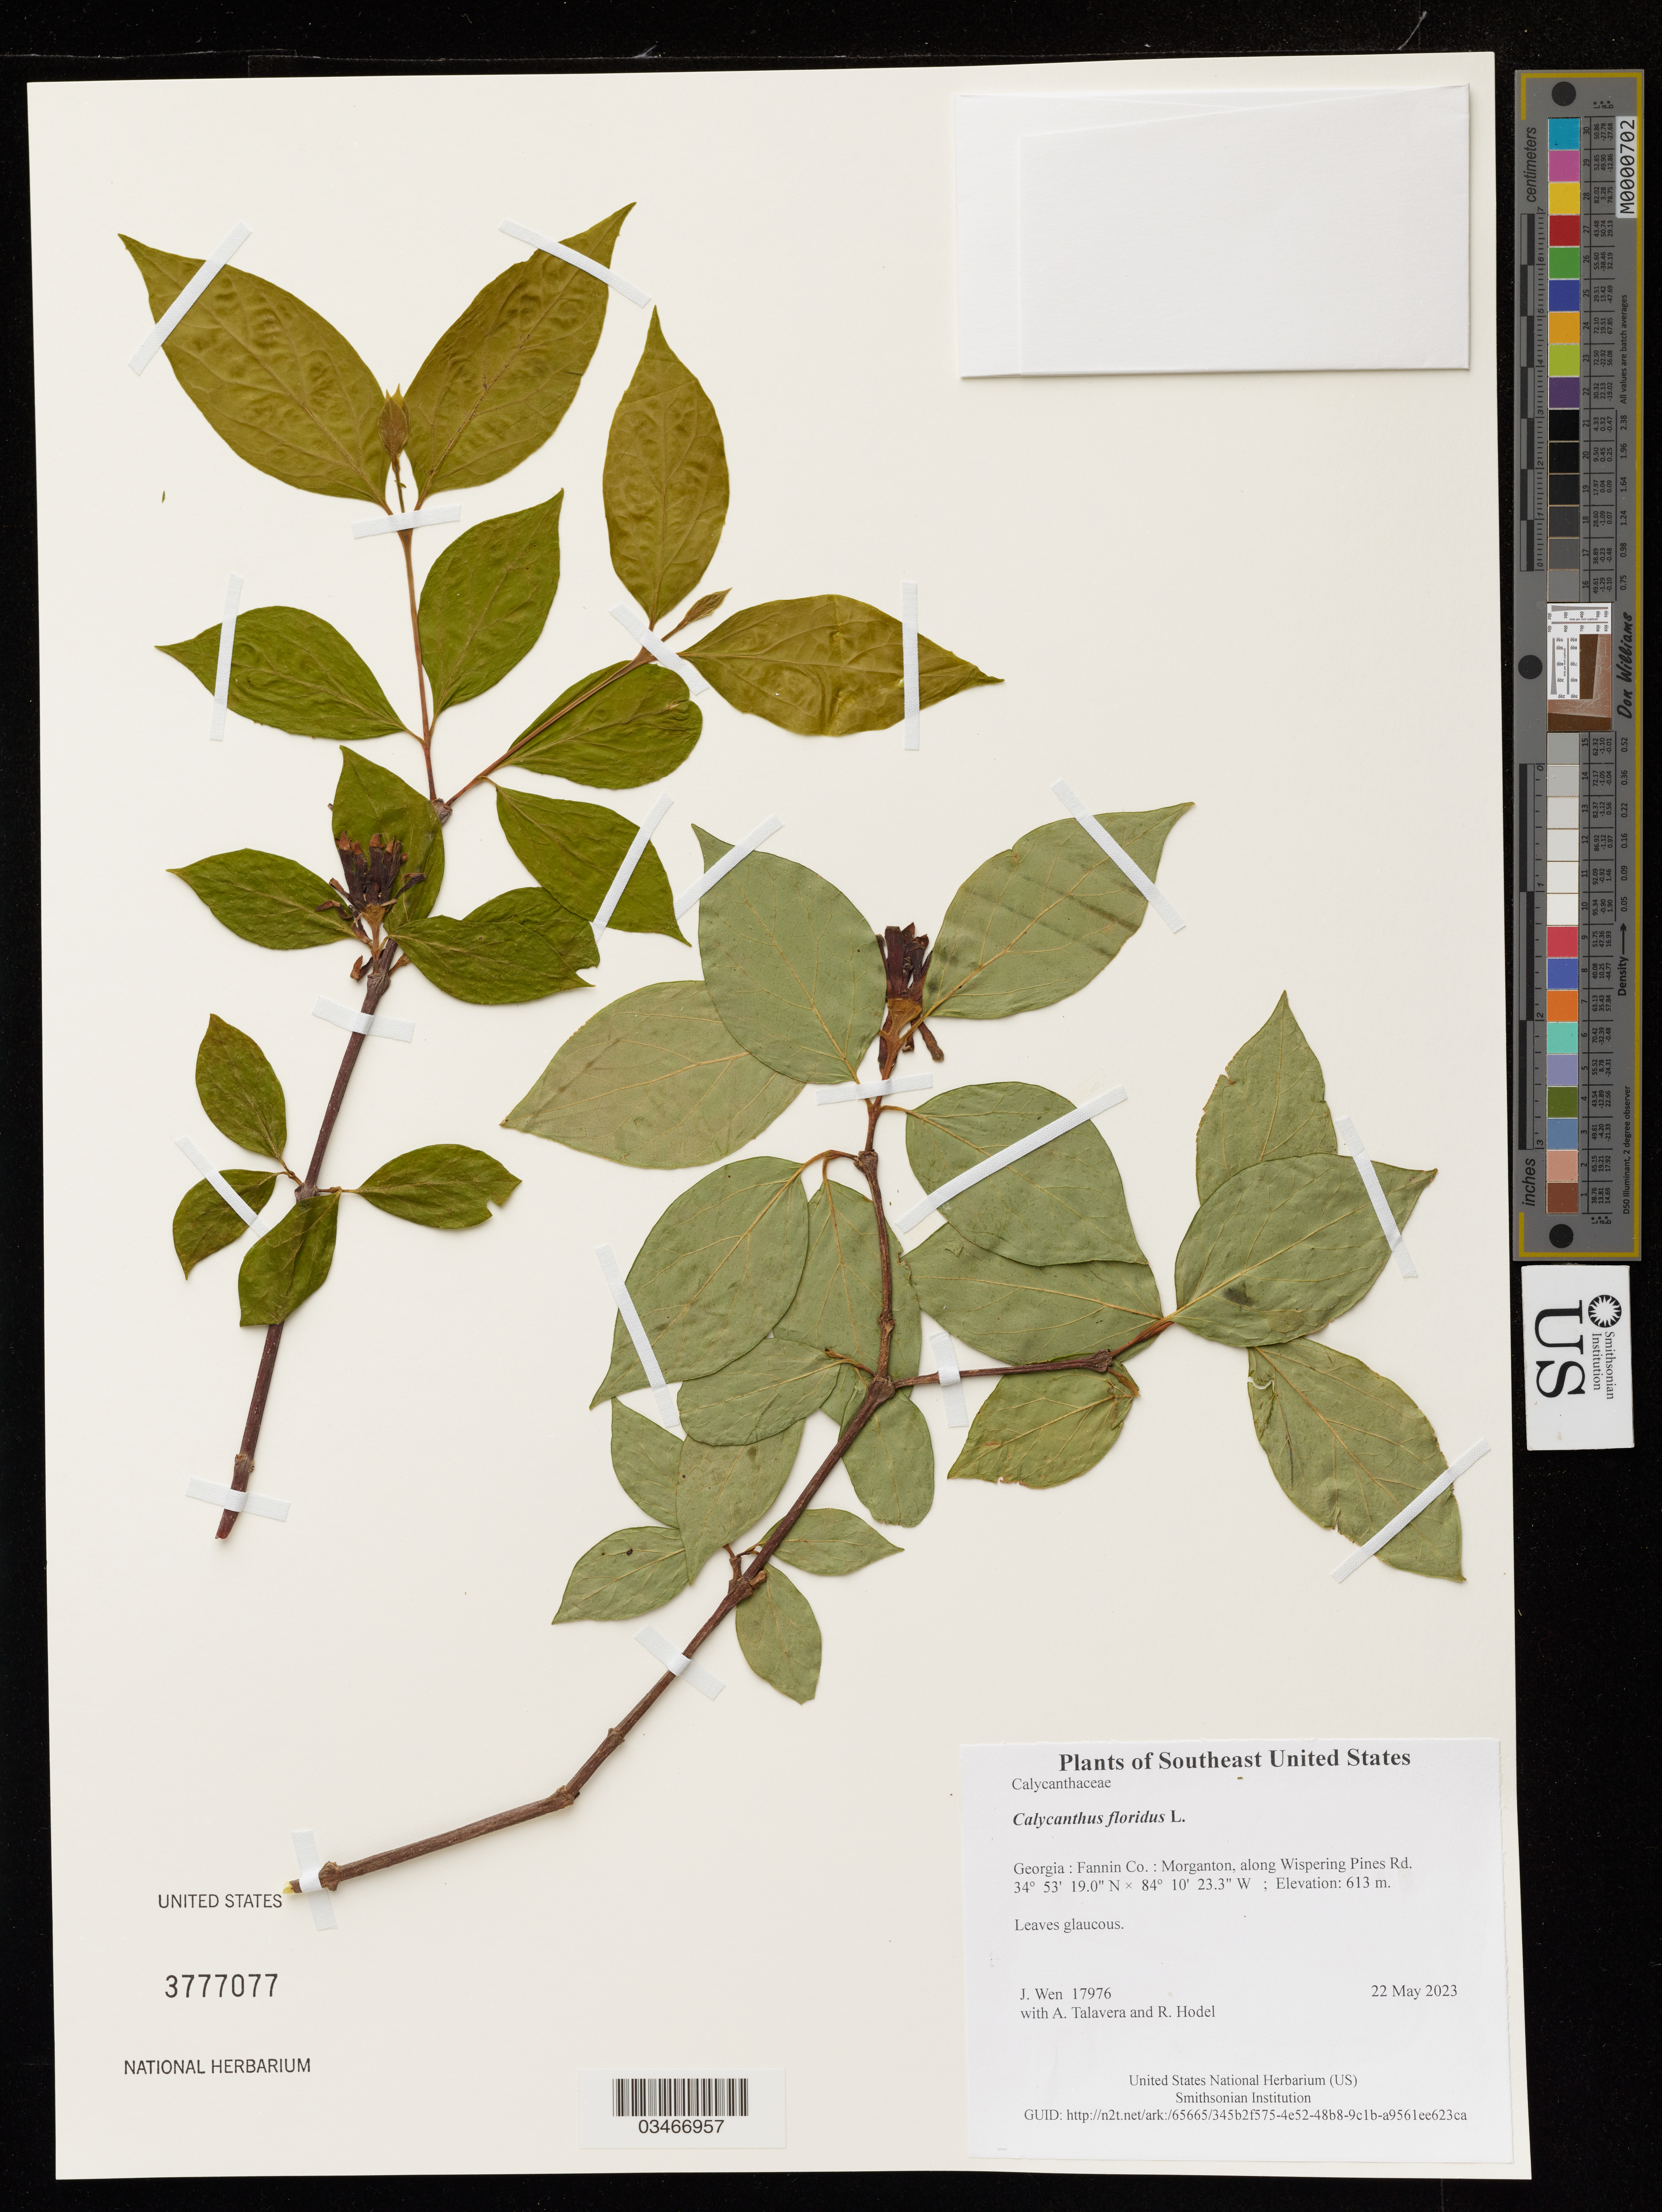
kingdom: Plantae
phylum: Tracheophyta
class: Magnoliopsida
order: Laurales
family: Calycanthaceae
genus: Calycanthus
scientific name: Calycanthus floridus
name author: L.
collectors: J. Wen, A. Talavera & R. Hodel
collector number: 17976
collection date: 2023-05-22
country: United States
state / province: Georgia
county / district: Fannin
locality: Morganton, along Wispering Pines Rd.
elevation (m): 613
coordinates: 34 53.316 N, 84 10.389 W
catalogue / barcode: US 3777077